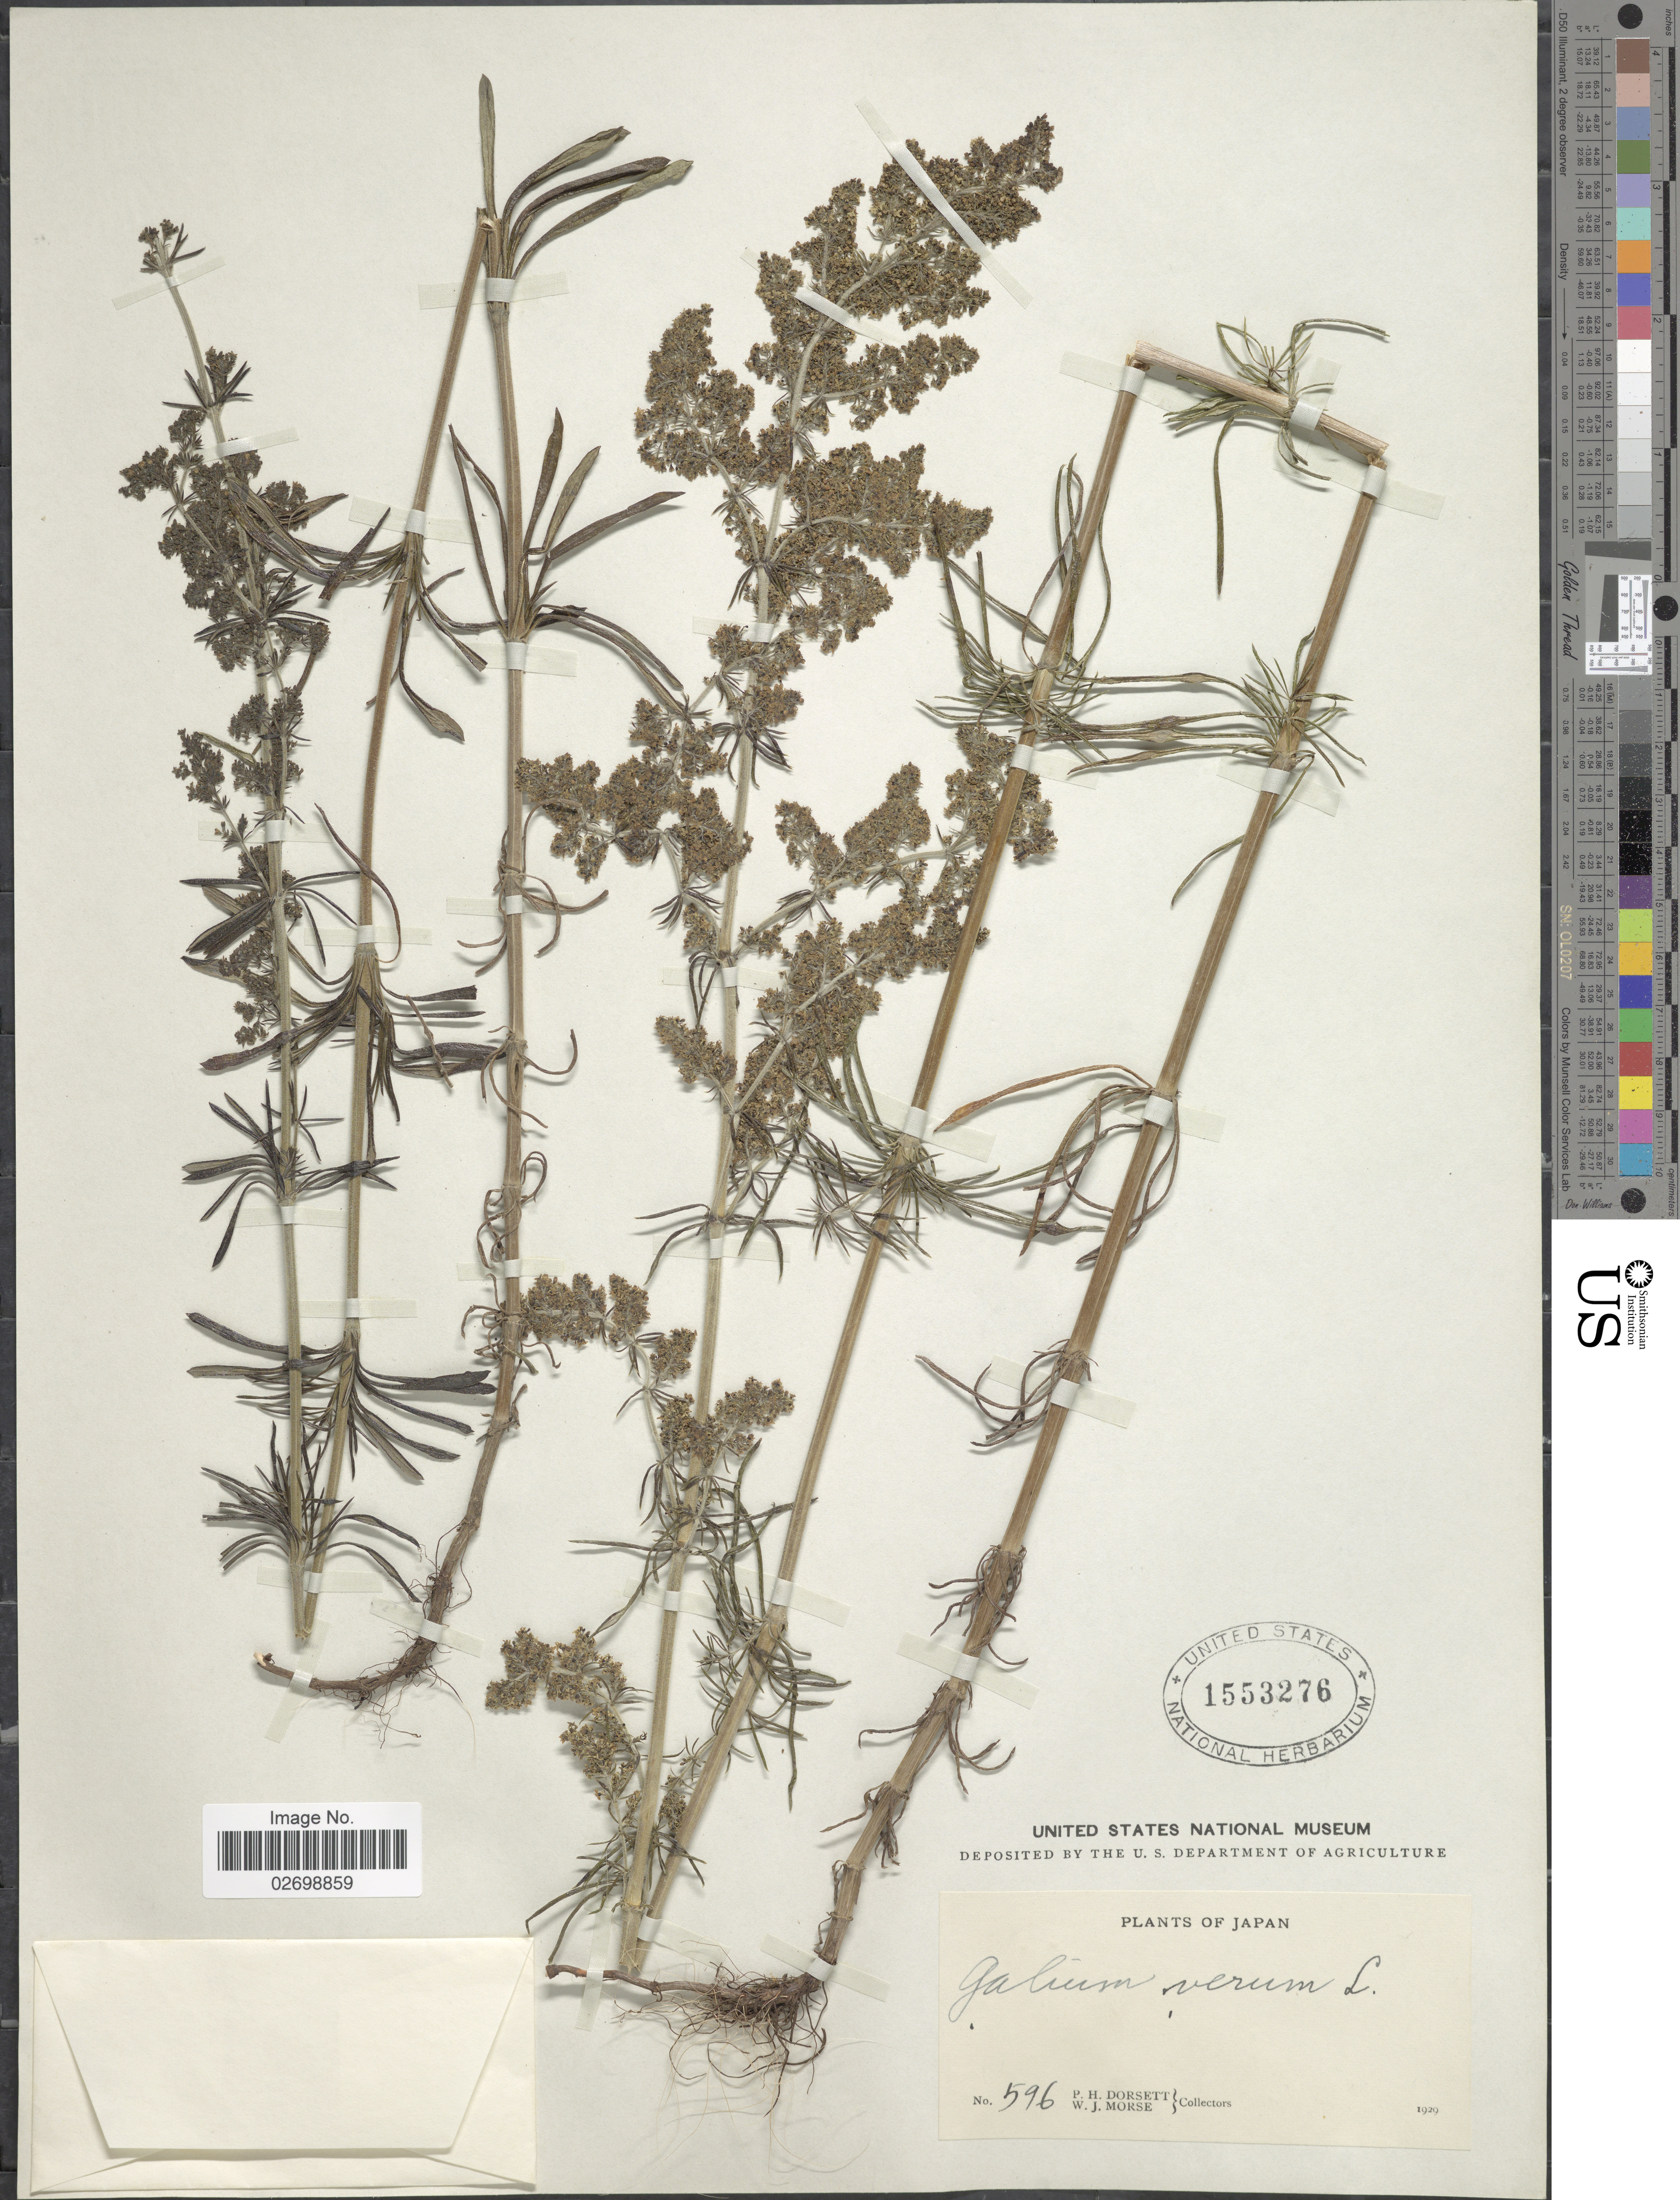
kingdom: Plantae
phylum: Tracheophyta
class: Magnoliopsida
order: Gentianales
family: Rubiaceae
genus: Galium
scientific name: Galium verum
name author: L.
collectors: P. H. Dorsett & W. J. Morse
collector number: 596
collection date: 1929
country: Japan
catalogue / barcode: US 1553276